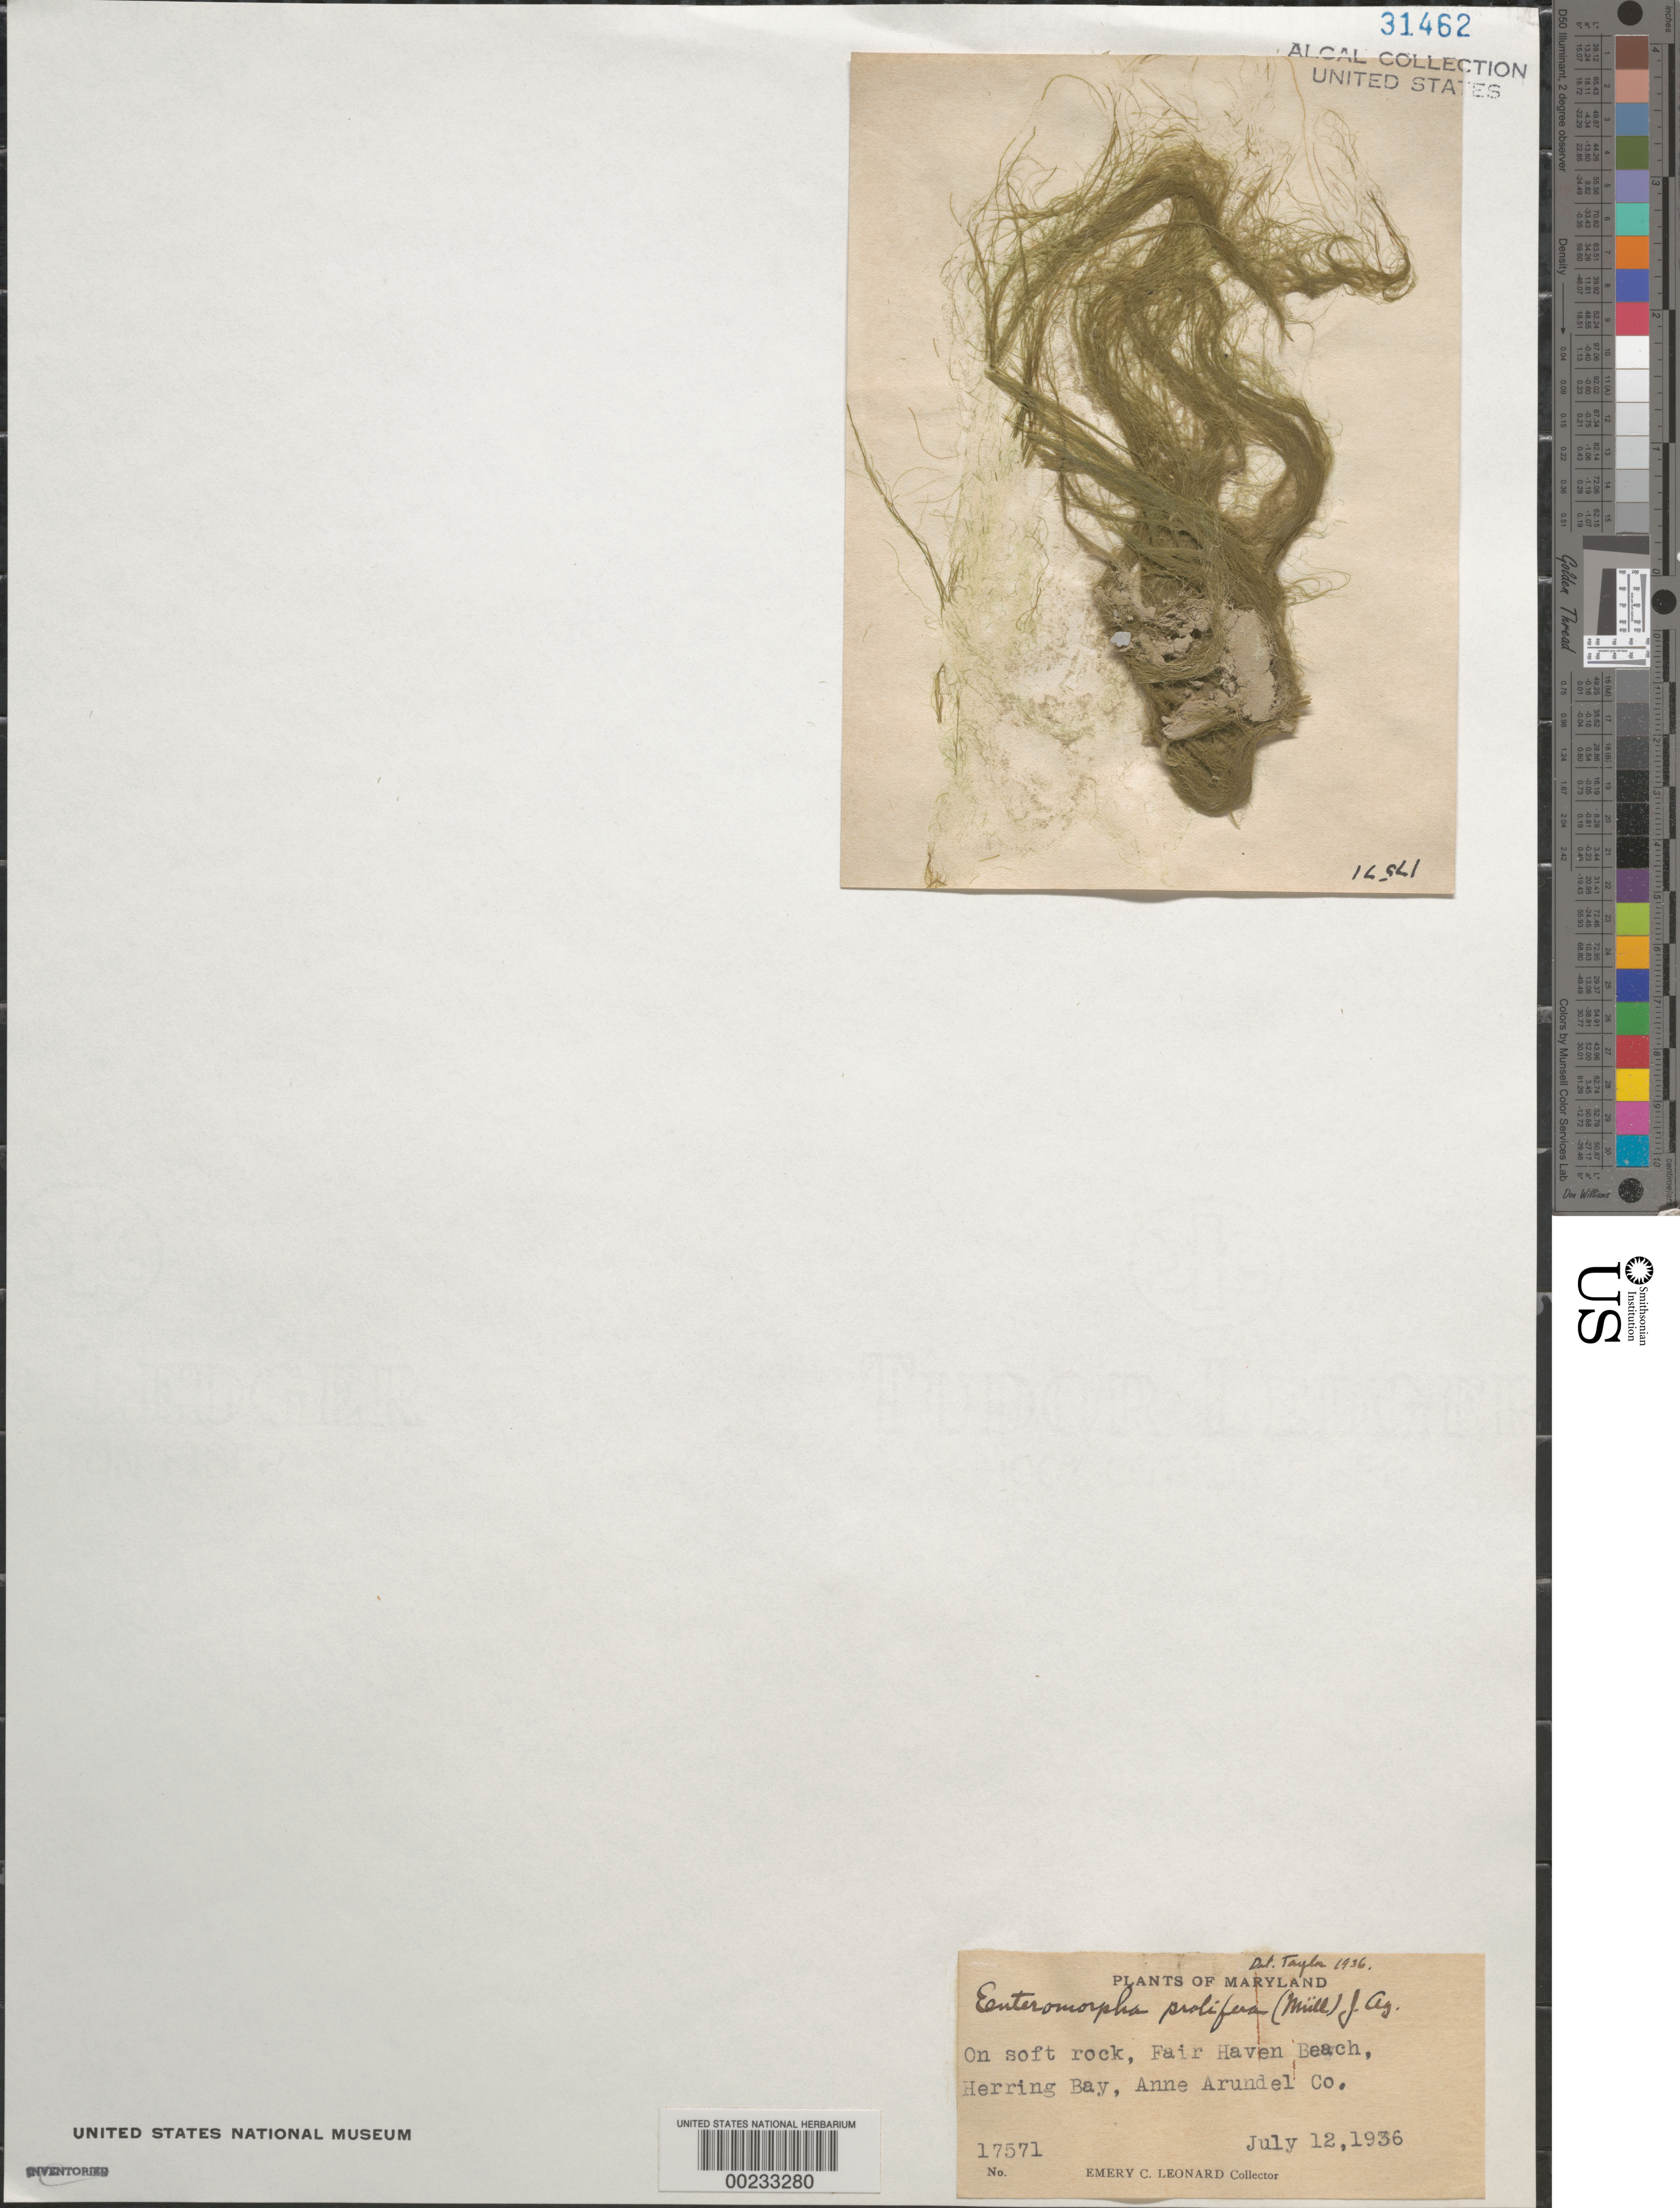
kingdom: Plantae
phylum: Chlorophyta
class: Ulvophyceae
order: Ulvales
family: Ulvaceae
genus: Ulva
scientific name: Ulva prolifera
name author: O.F. Müller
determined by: Algae name updating Project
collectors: E. C. Leonard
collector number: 17571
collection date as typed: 12 Jul 1936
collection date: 1936-07-12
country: United States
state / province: Maryland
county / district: Anne Arundel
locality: Herring Bay, Fair Haven Beach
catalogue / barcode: US 31462